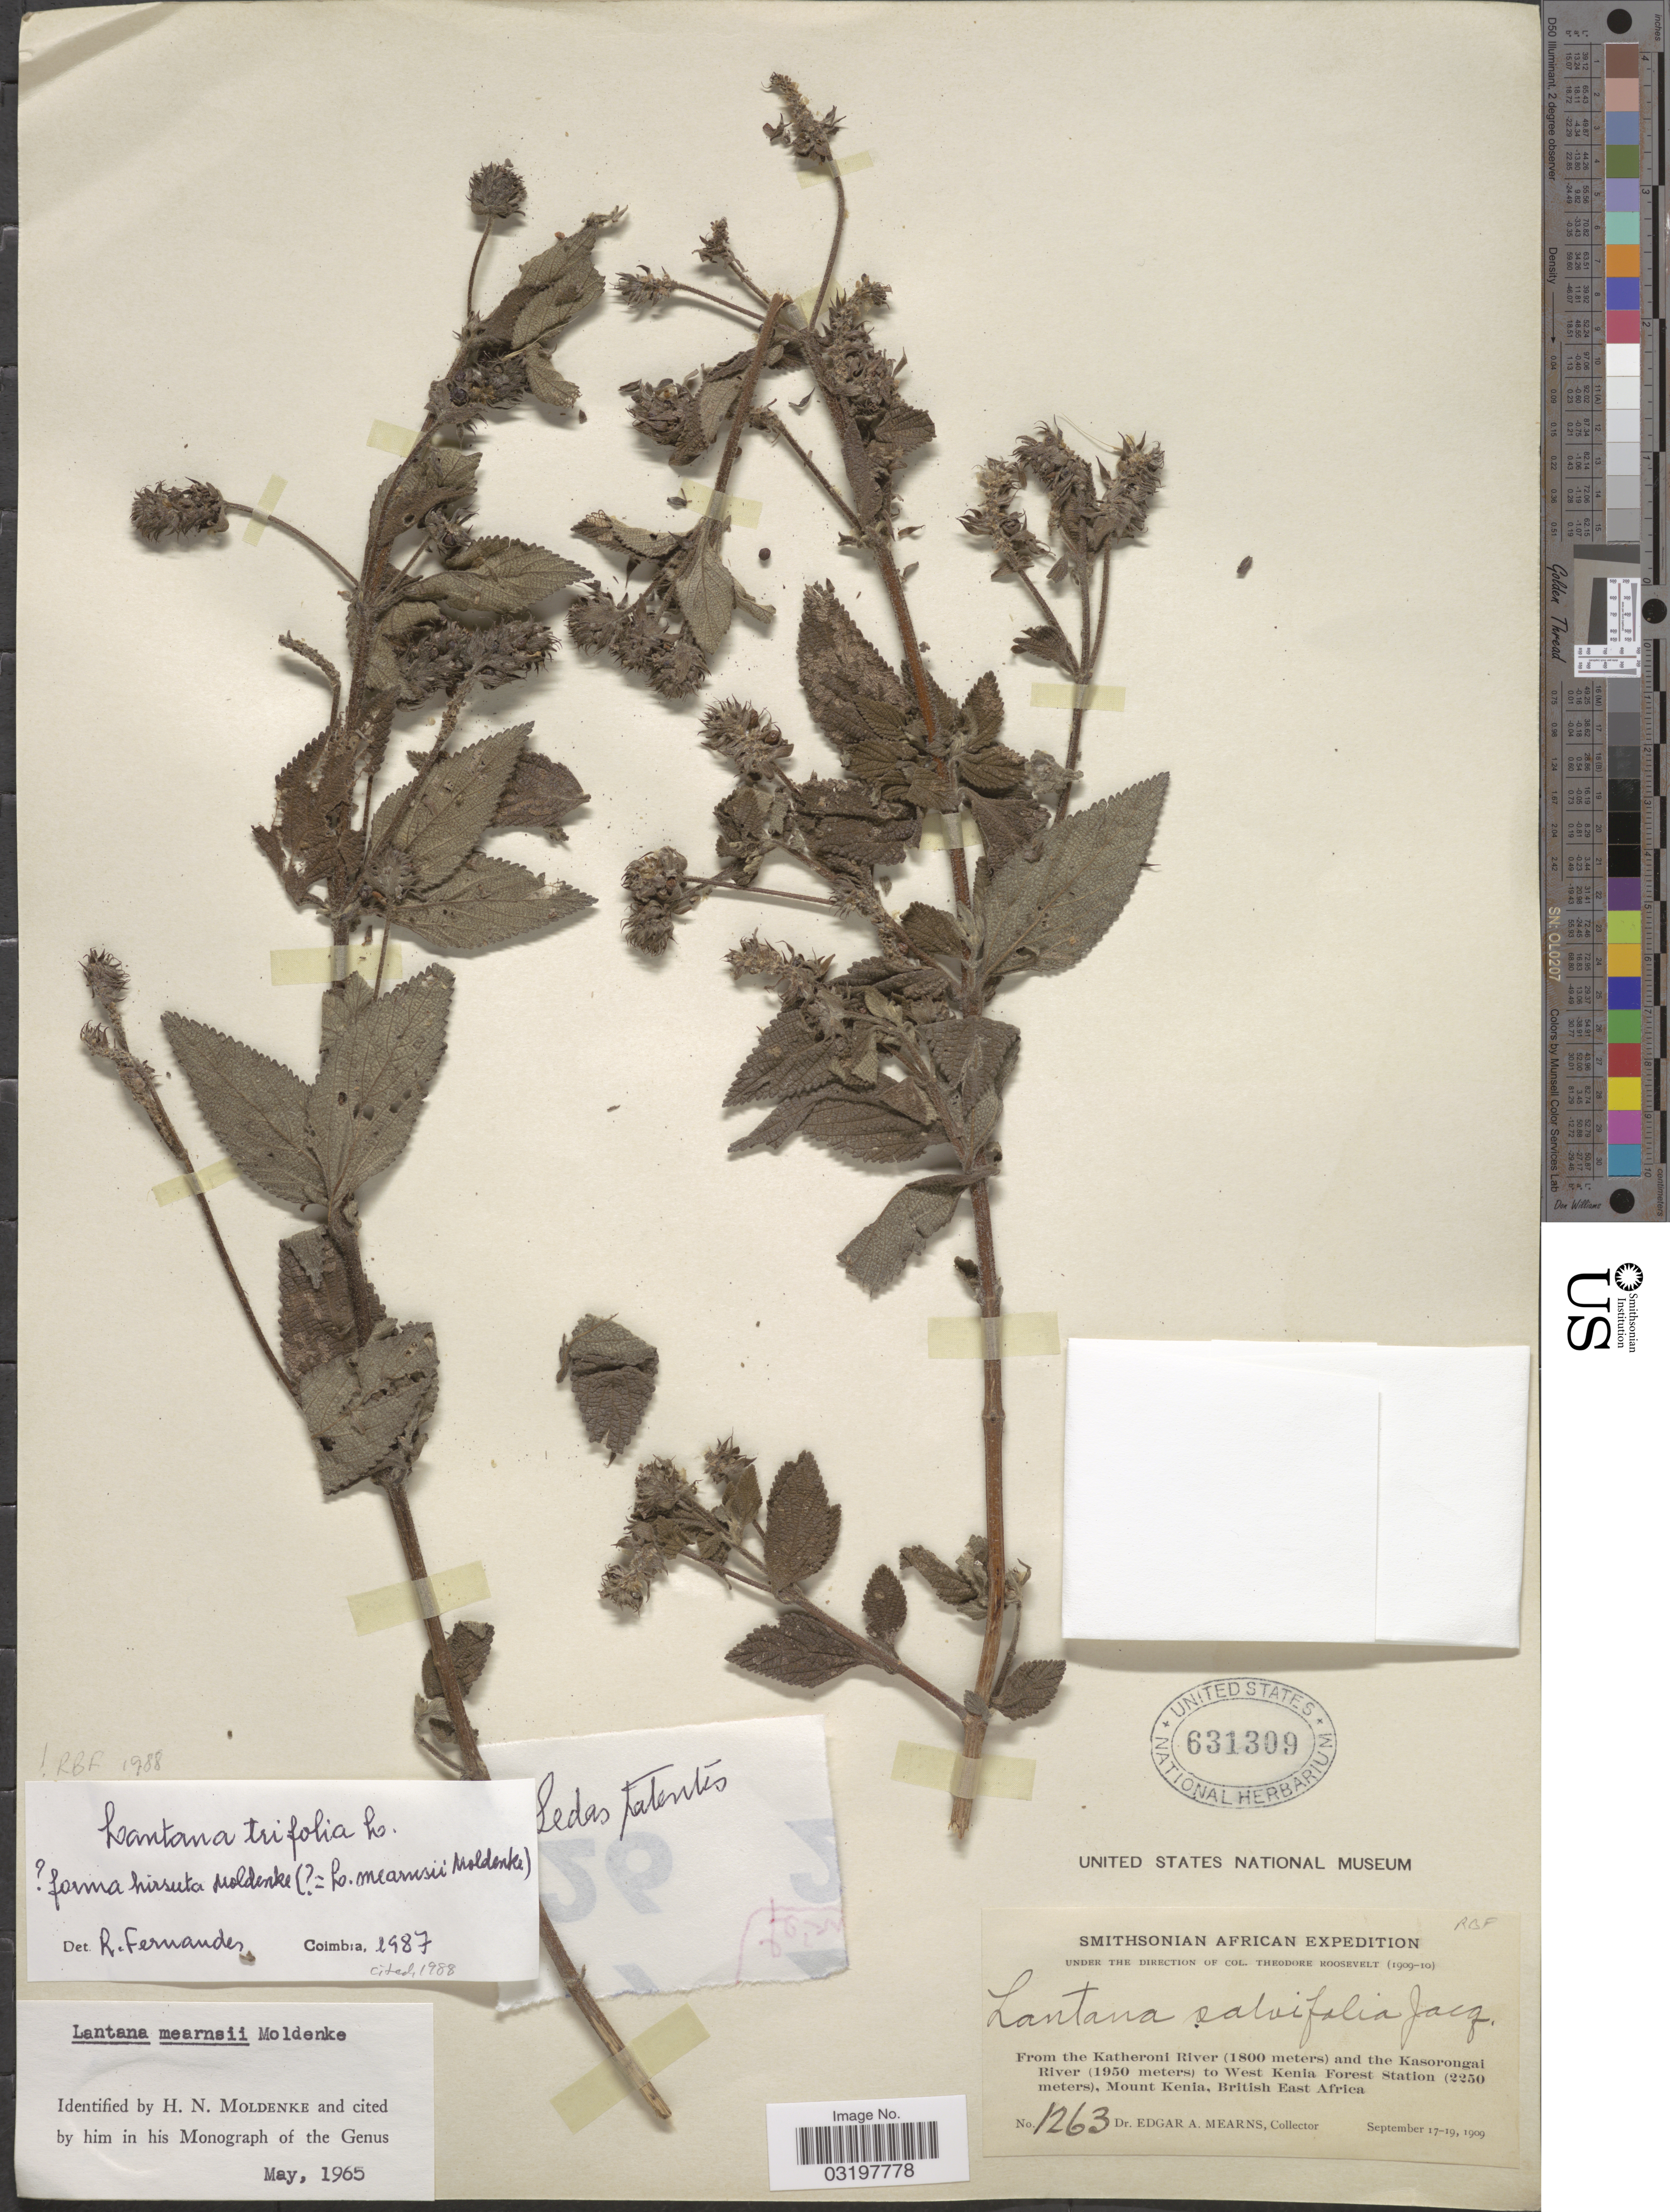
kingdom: Plantae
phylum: Tracheophyta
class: Magnoliopsida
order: Lamiales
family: Verbenaceae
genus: Lantana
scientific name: Lantana trifolia f. hirsuta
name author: Moldenke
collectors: E. A. Mearns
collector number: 1263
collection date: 1909-09-17/1909-09-19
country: Kenya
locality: From the Katheroni River and the Kasorongai River to West Kenia Forest Station, Mount Kenia, British East Africa.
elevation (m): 1950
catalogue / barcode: US 631309